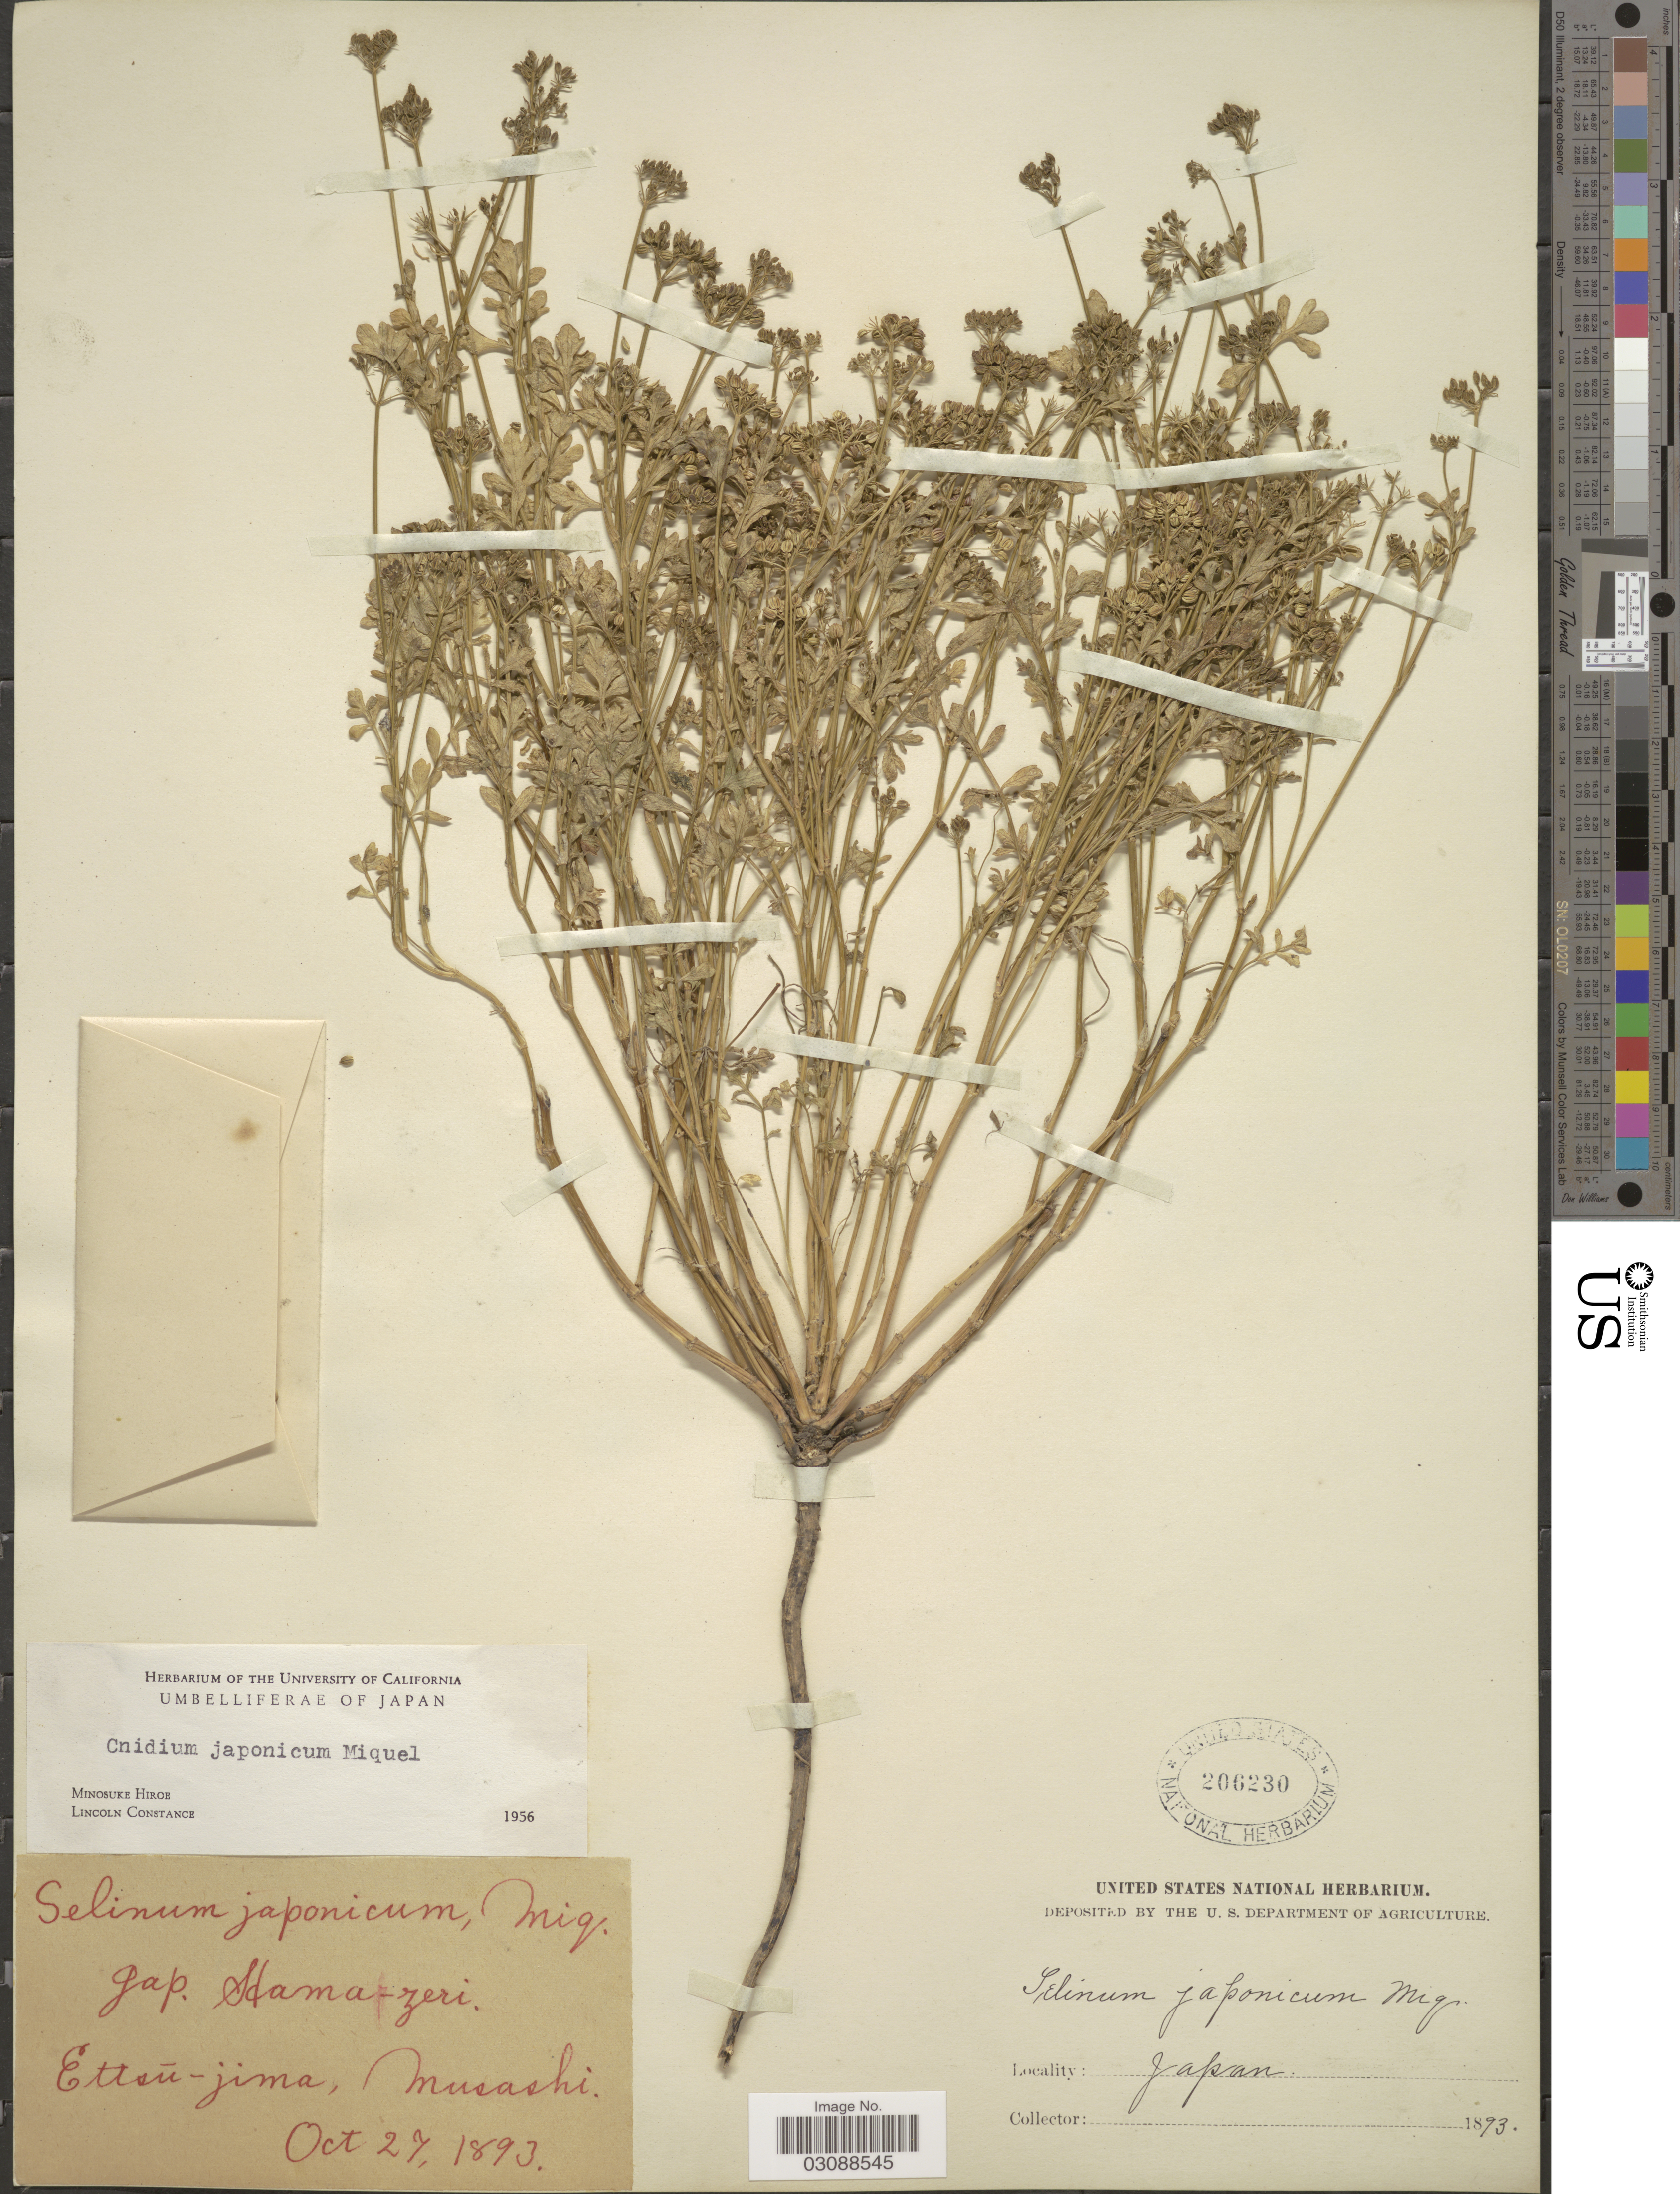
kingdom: Plantae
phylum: Tracheophyta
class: Magnoliopsida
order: Apiales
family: Apiaceae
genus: Cnidium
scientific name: Cnidium japonicum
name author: Miq.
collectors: ex herb. United States National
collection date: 1893-10-27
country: Japan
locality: Ettsū-jima, Musashi.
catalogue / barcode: US 206230